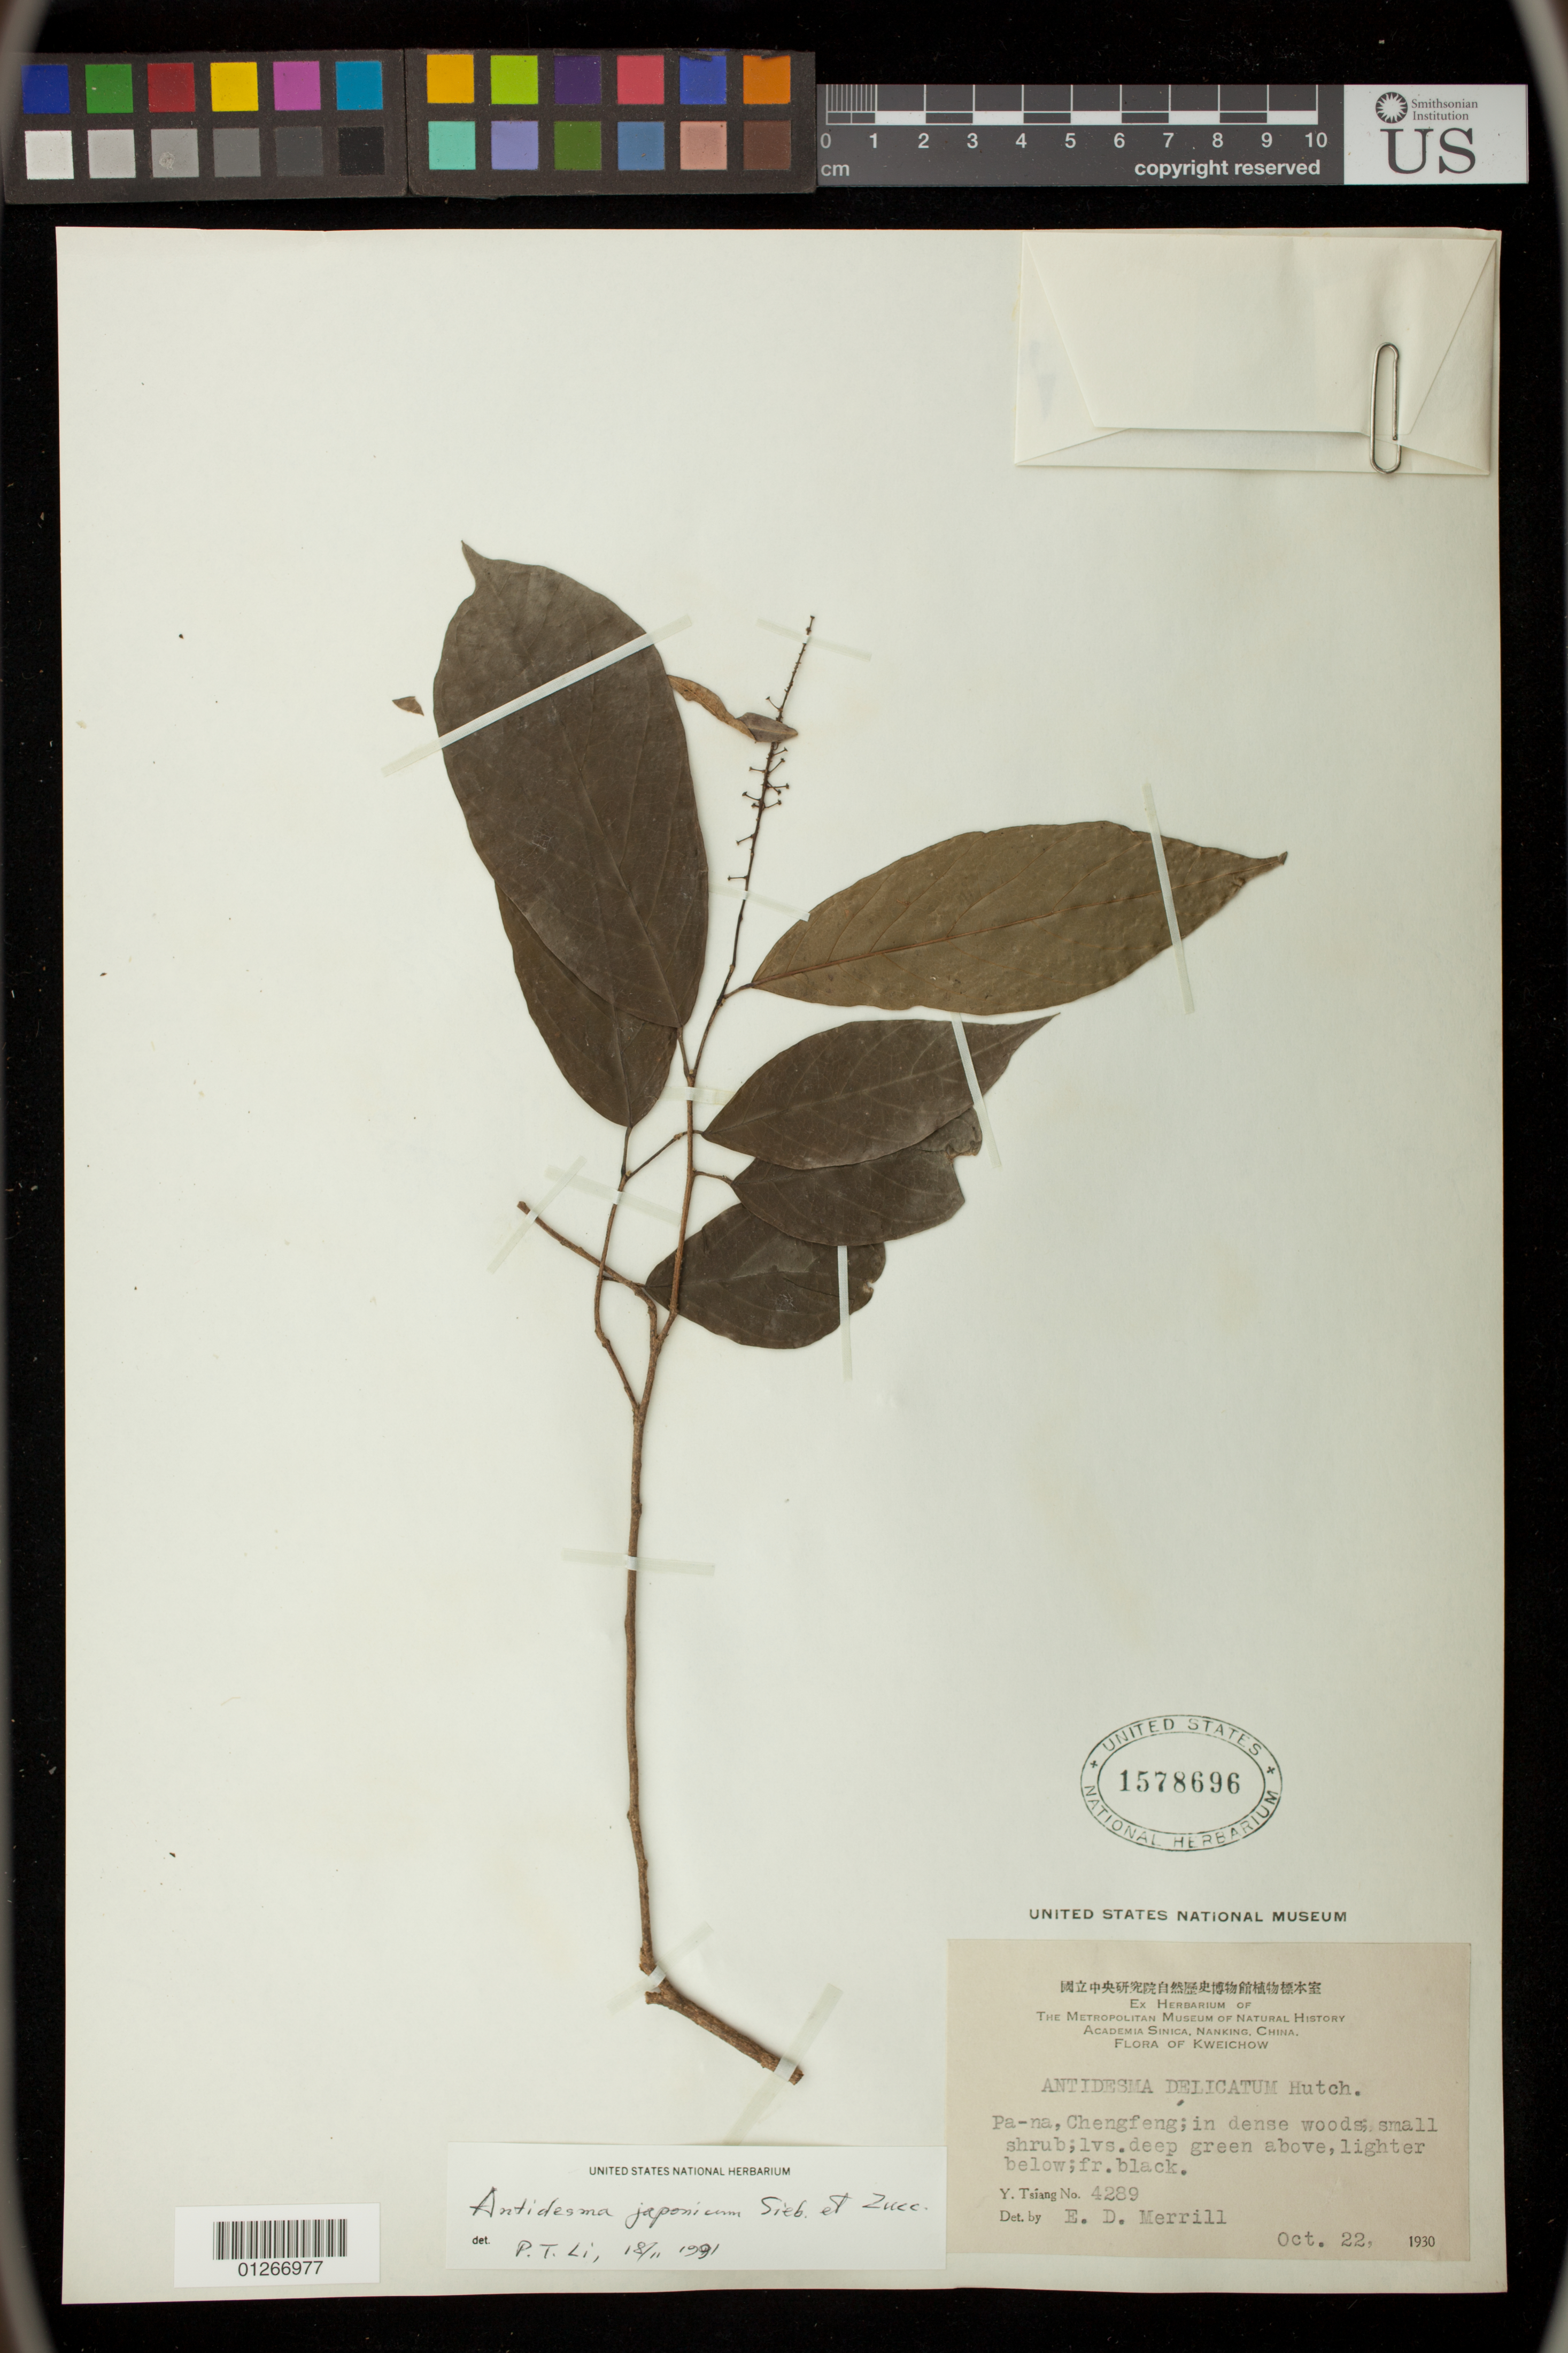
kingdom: Plantae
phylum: Tracheophyta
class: Magnoliopsida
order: Malpighiales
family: Phyllanthaceae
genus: Antidesma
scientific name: Antidesma japonicum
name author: Siebert & Zucc.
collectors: E. D. Merrill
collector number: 4289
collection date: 1930-10-22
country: China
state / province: Hunan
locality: Pa-na, Chengfeng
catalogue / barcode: US 1578696